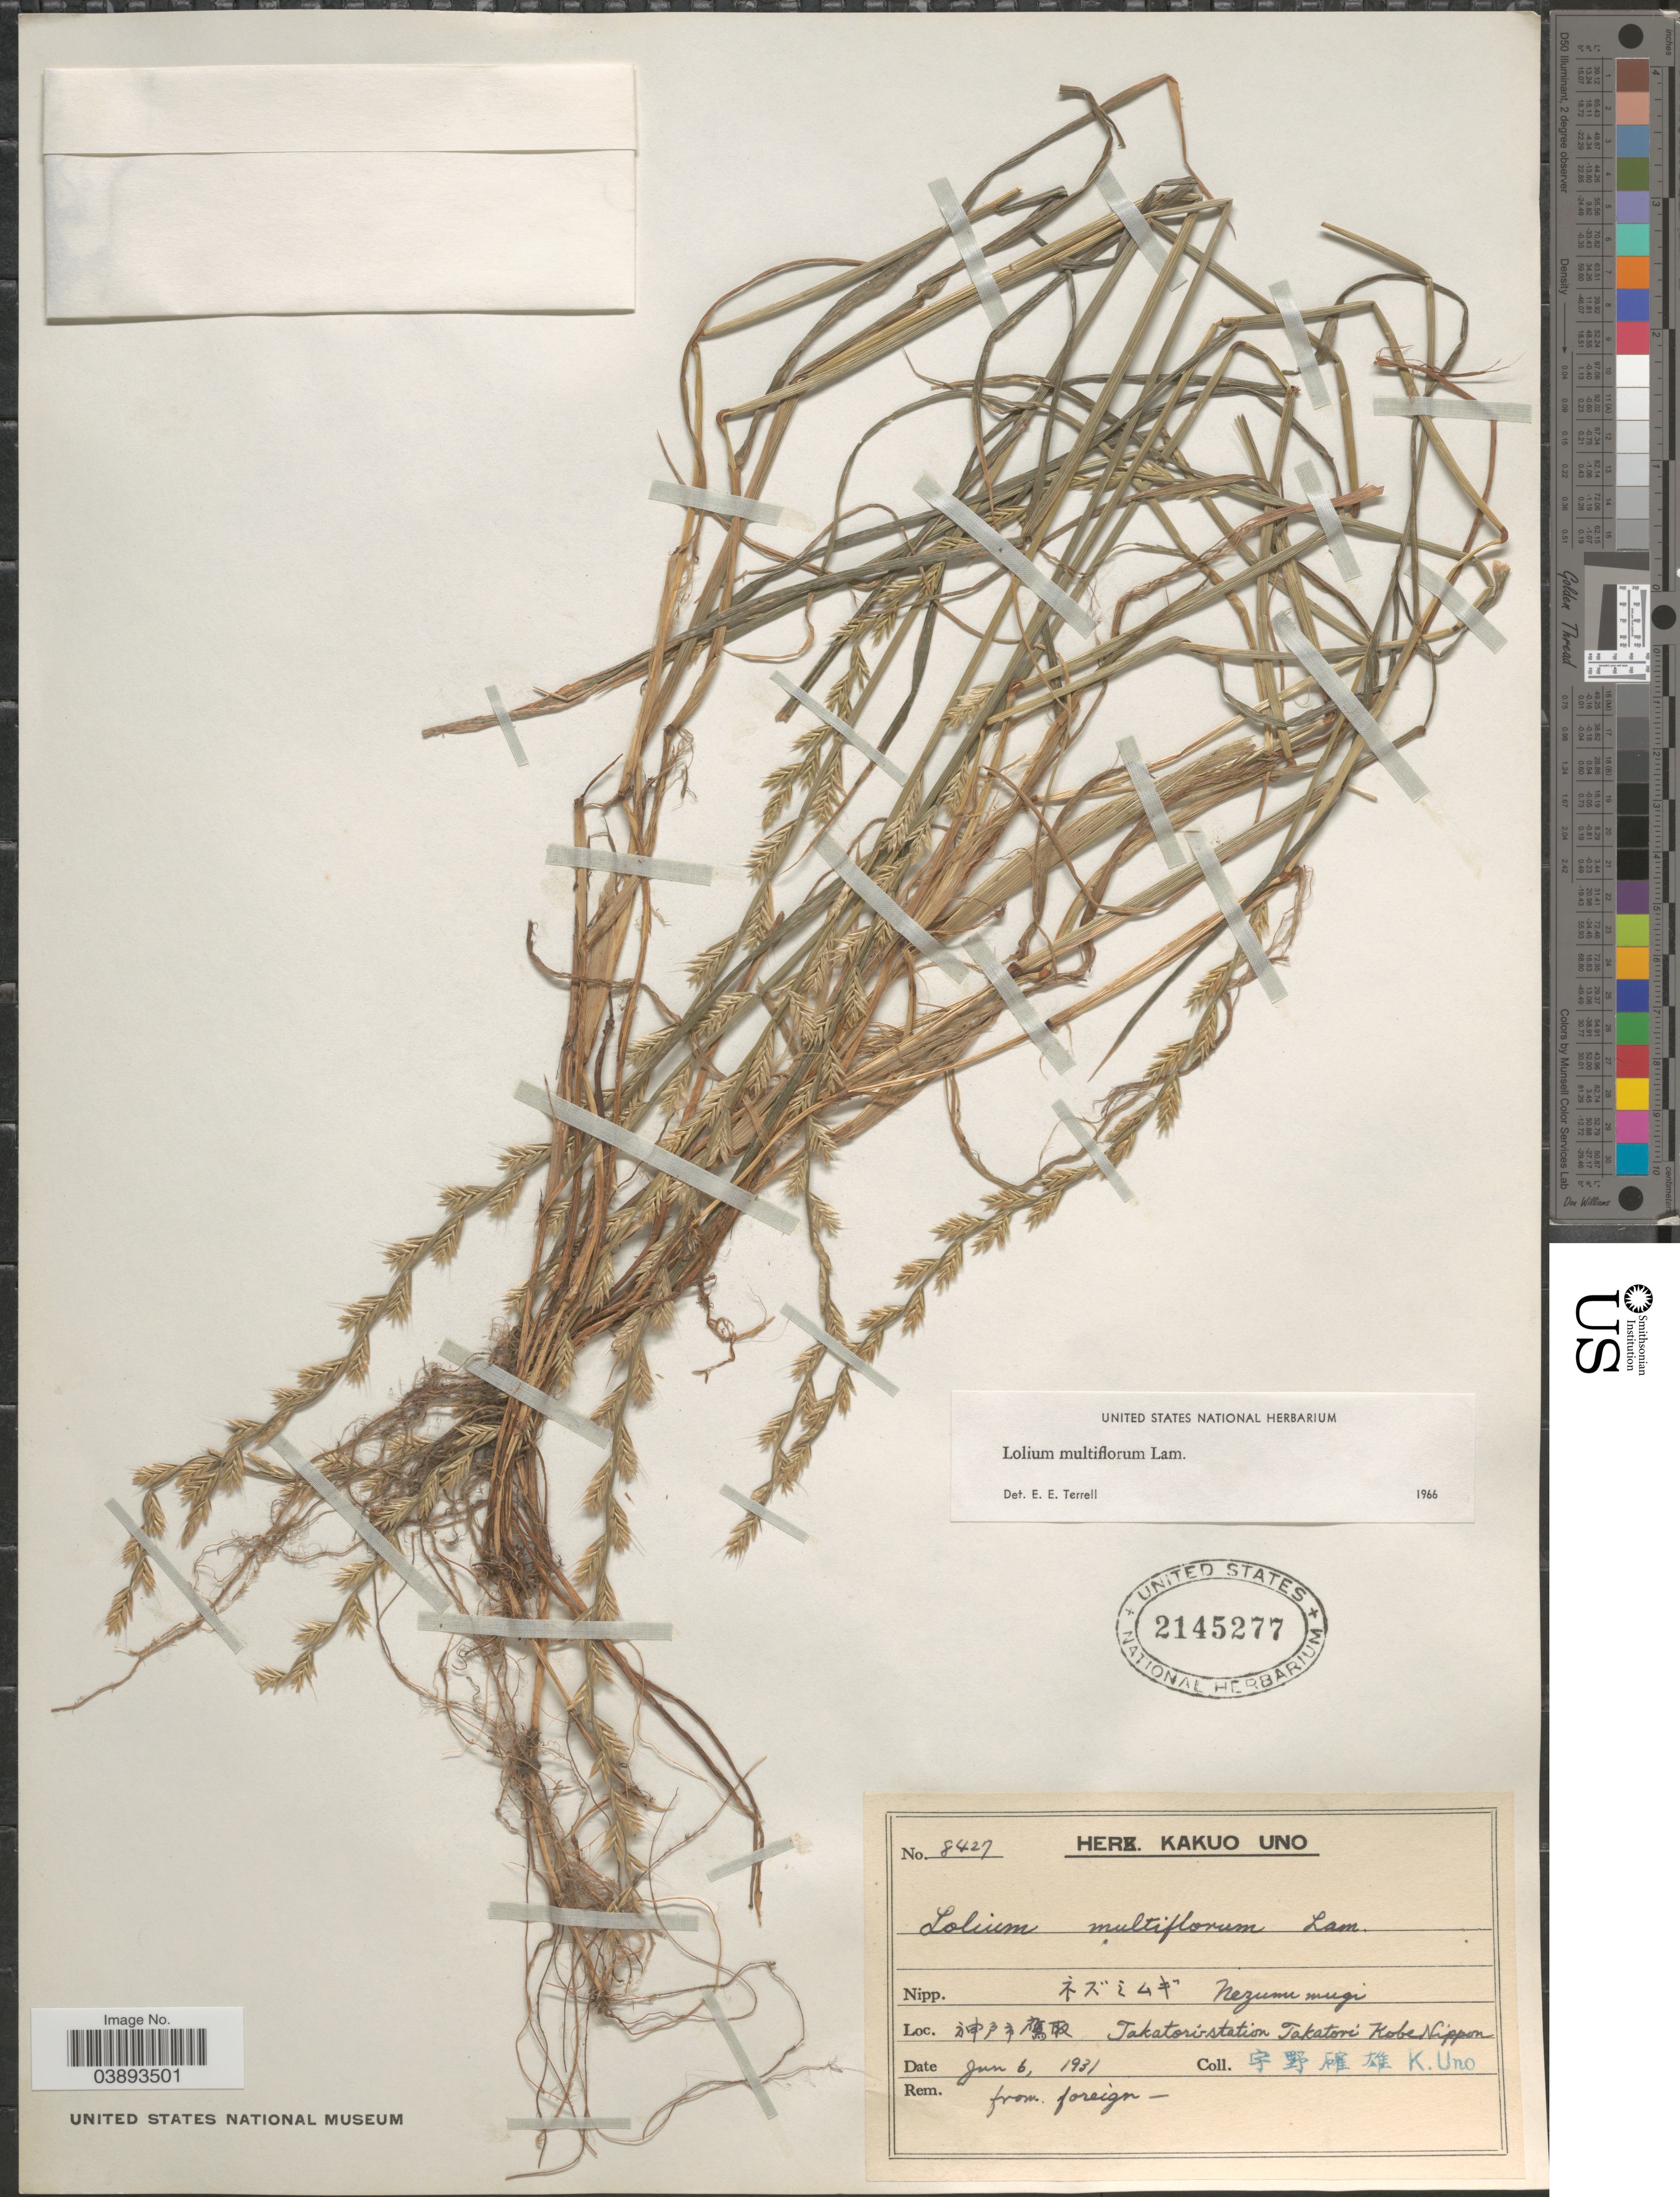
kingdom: Plantae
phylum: Tracheophyta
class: Liliopsida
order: Poales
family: Poaceae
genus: Lolium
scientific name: Lolium multiflorum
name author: Lam.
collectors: K. Uno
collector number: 8427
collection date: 1931-06-06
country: Japan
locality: X. Takatori-station Takatori Kobe Nippon.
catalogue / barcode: US 2145277